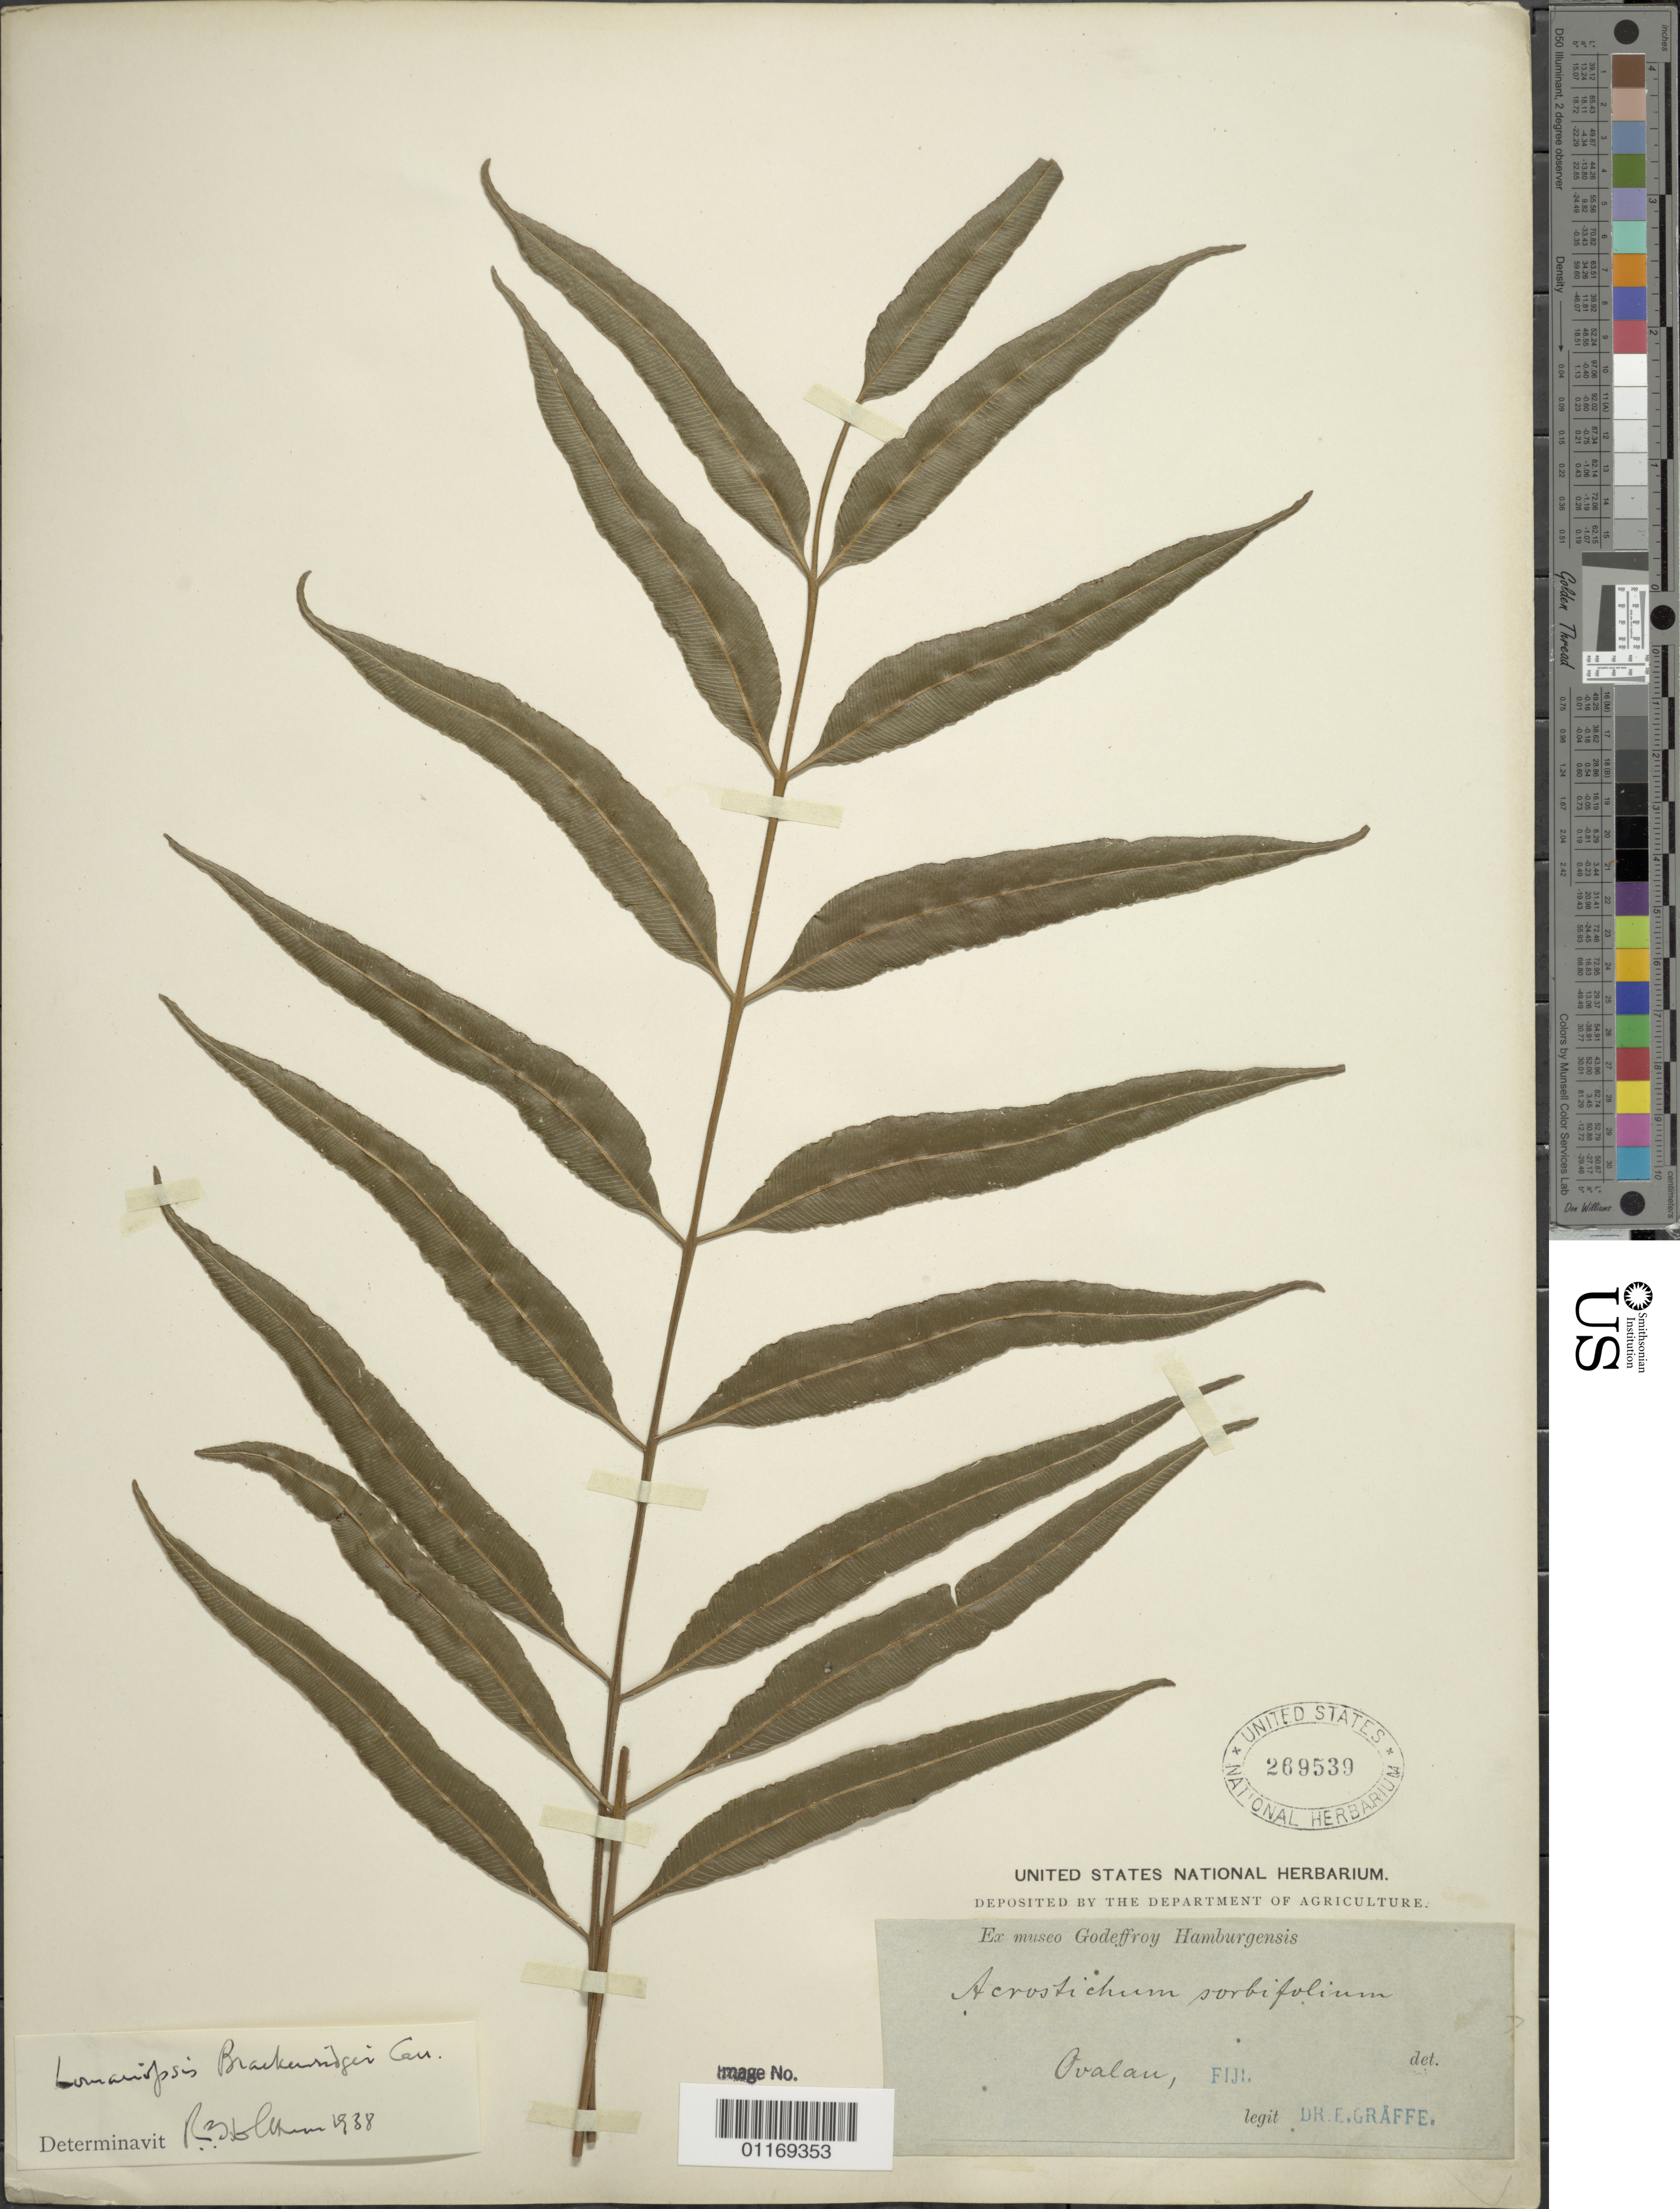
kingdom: Plantae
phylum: Tracheophyta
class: Polypodiopsida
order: Polypodiales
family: Lomariopsidaceae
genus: Lomariopsis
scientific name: Lomariopsis brackenridgei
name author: Carrière in Seem.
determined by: Holttum, Richard E.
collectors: E. Graeffe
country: Fiji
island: Ovalau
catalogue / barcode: US 269539